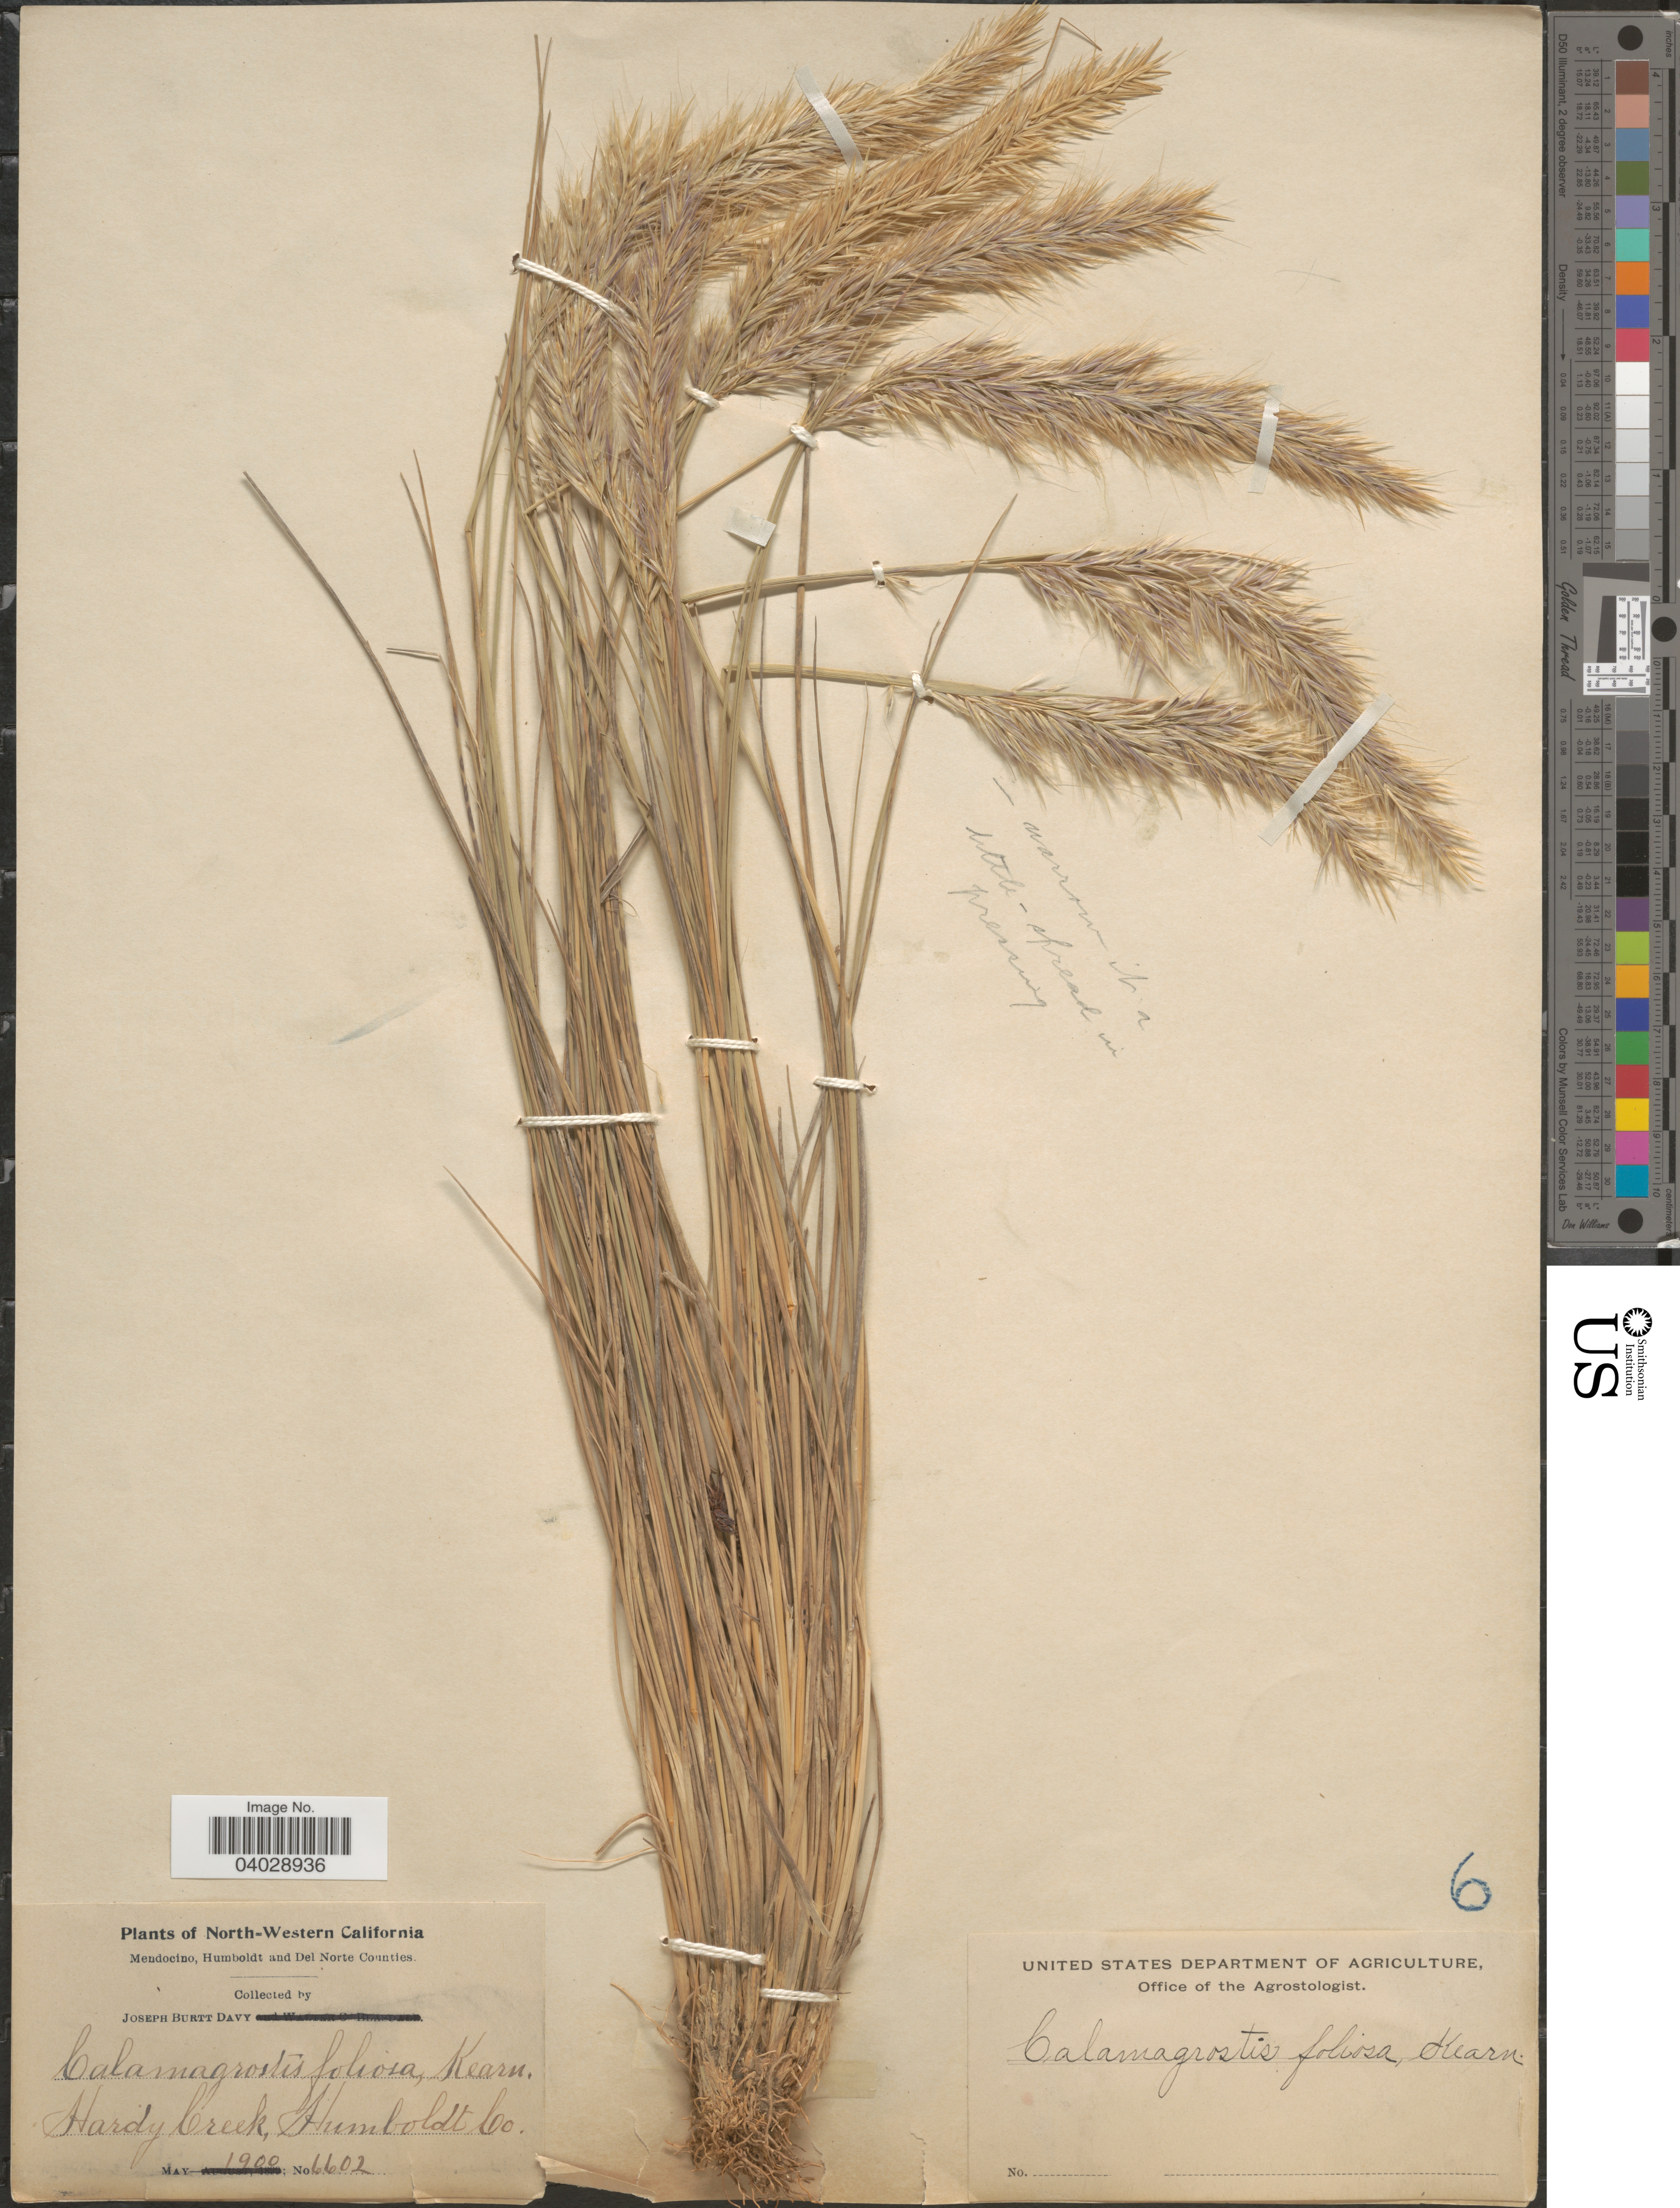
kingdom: Plantae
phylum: Tracheophyta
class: Liliopsida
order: Poales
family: Poaceae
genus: Calamagrostis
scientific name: Calamagrostis foliosa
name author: Kearney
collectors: J. Burtt Davy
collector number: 6602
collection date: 1900-05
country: United States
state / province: California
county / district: Humboldt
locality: North-Western California. Hardy Creek, Humboldt Co.